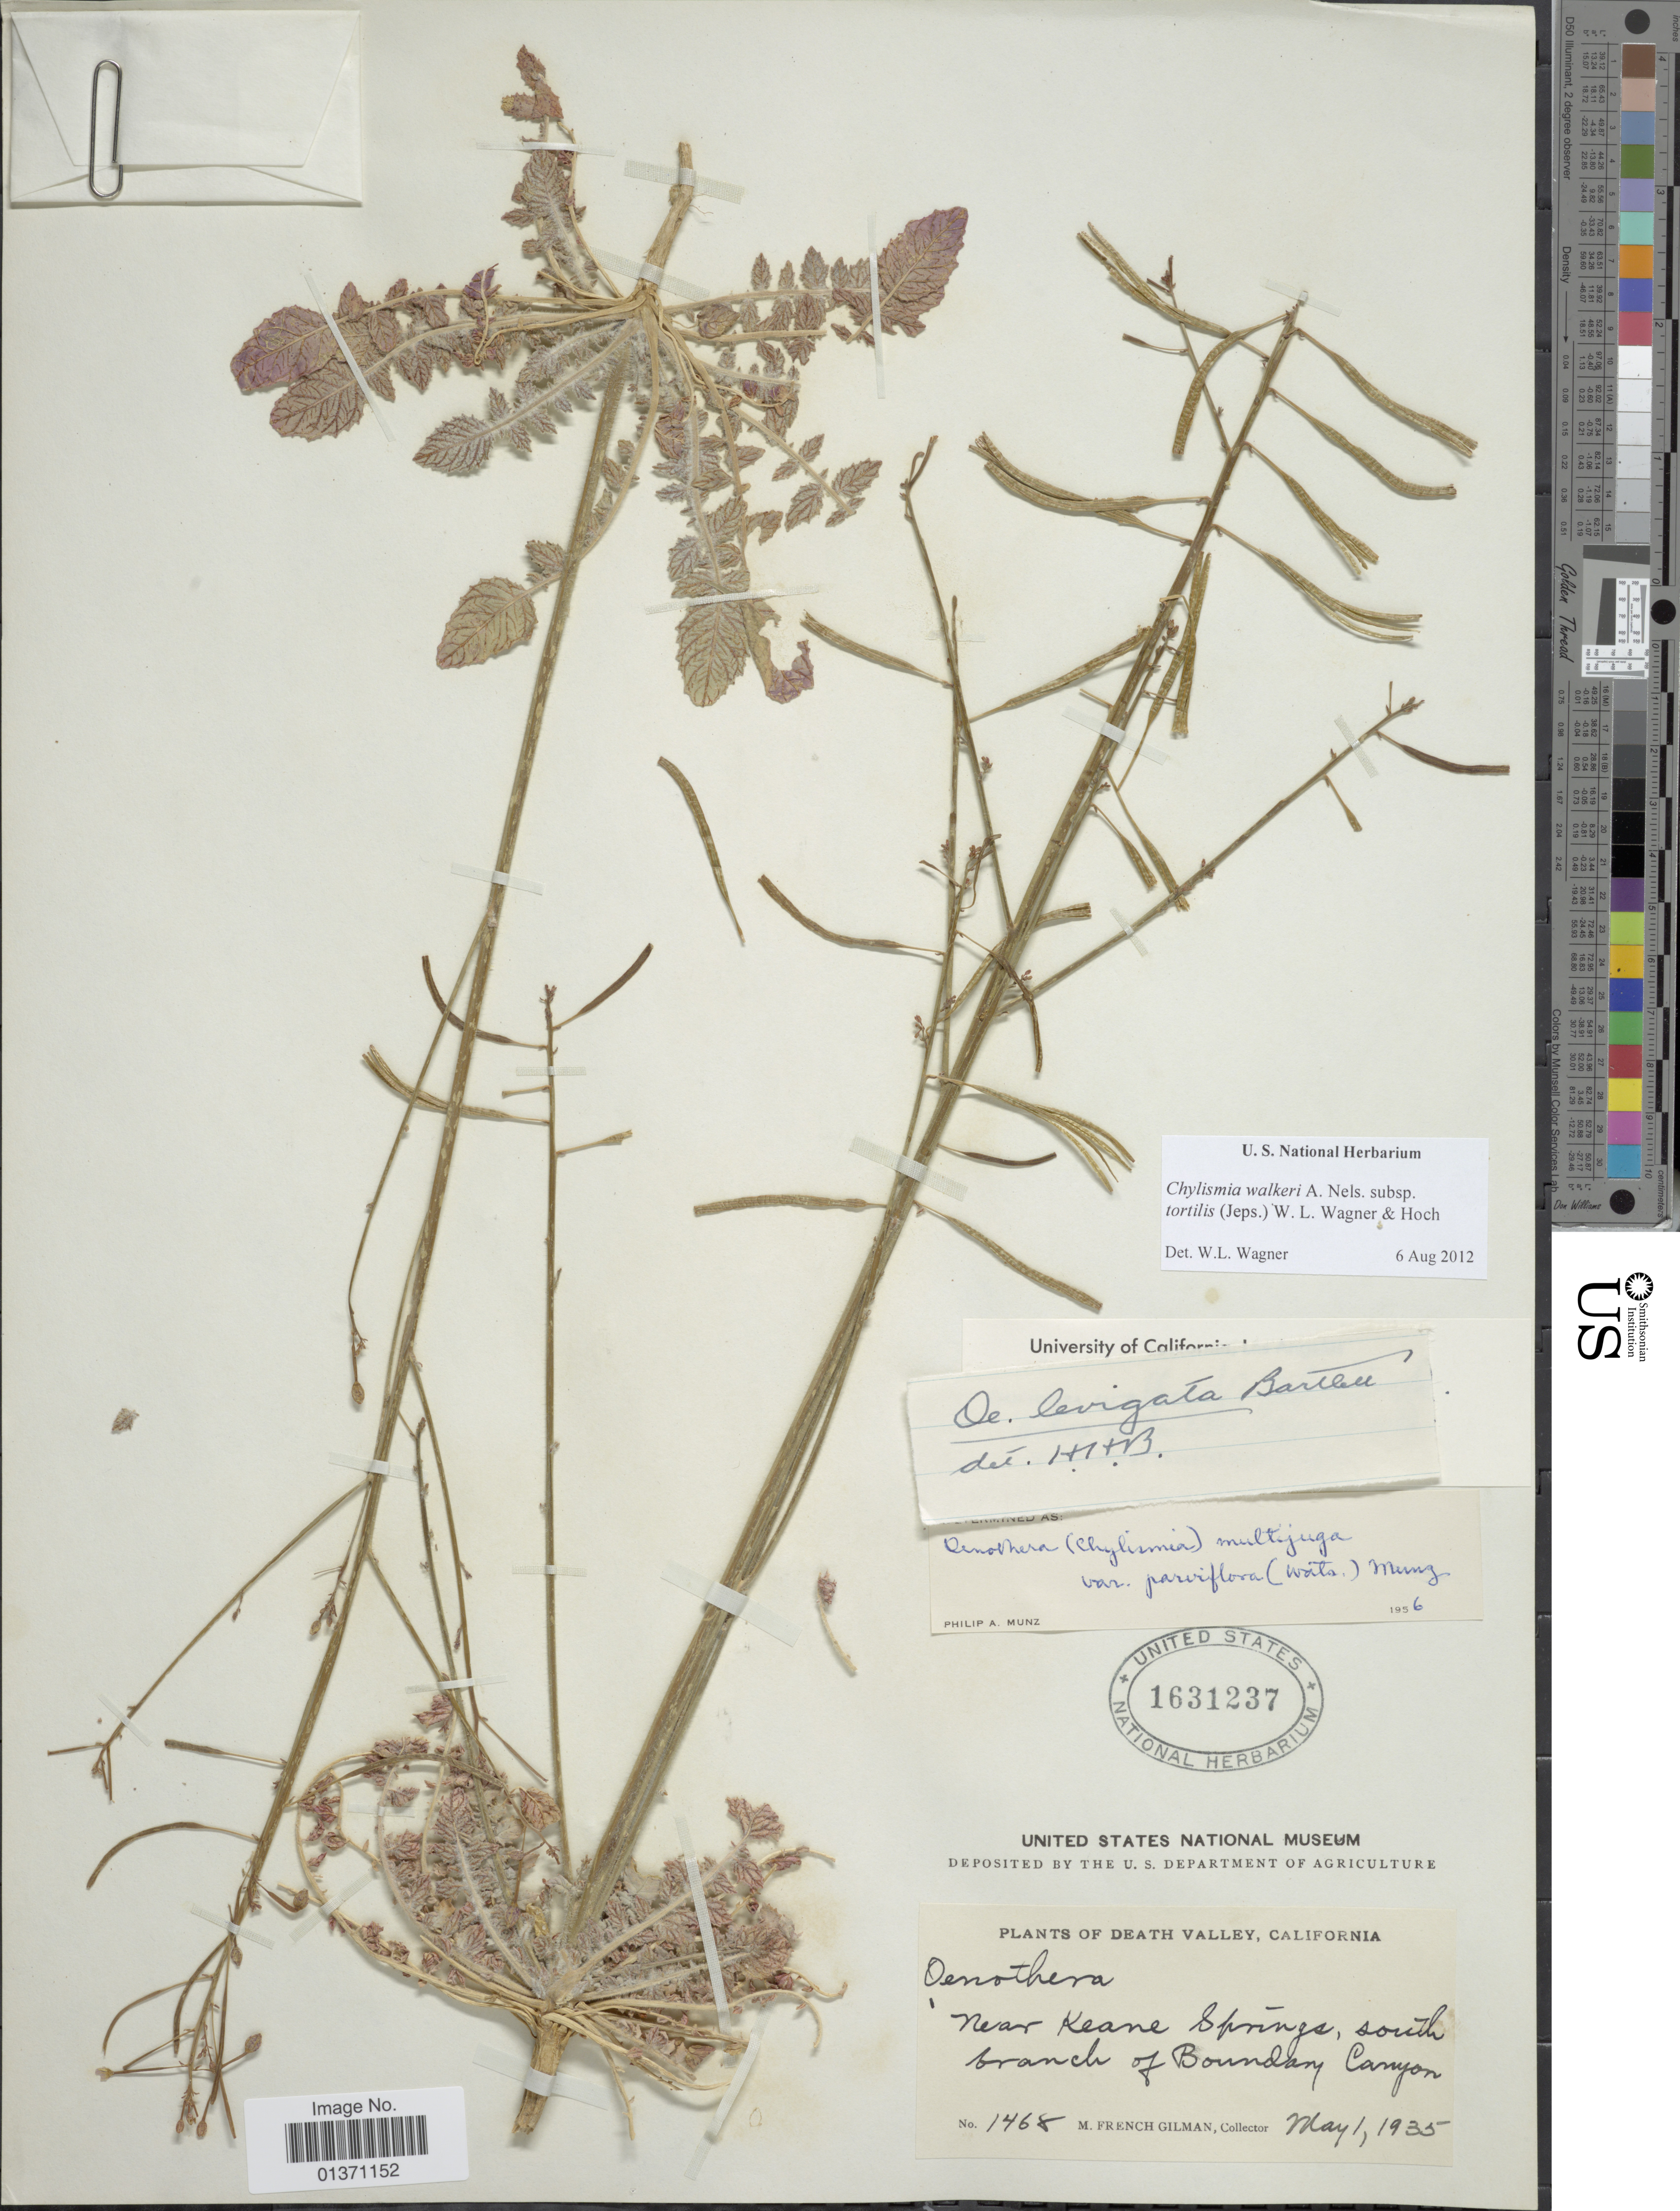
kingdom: Plantae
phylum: Tracheophyta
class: Magnoliopsida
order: Myrtales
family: Onagraceae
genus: Chylismia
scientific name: Chylismia walkeri subsp. tortilis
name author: (Jeps.) W.L. Wagner & Hoch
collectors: M. F. Gilman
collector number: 1468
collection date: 1935-05-01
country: United States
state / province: California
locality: Death Valley, Near Keane Springs, south branch of Boundary Canyon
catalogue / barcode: US 1631237